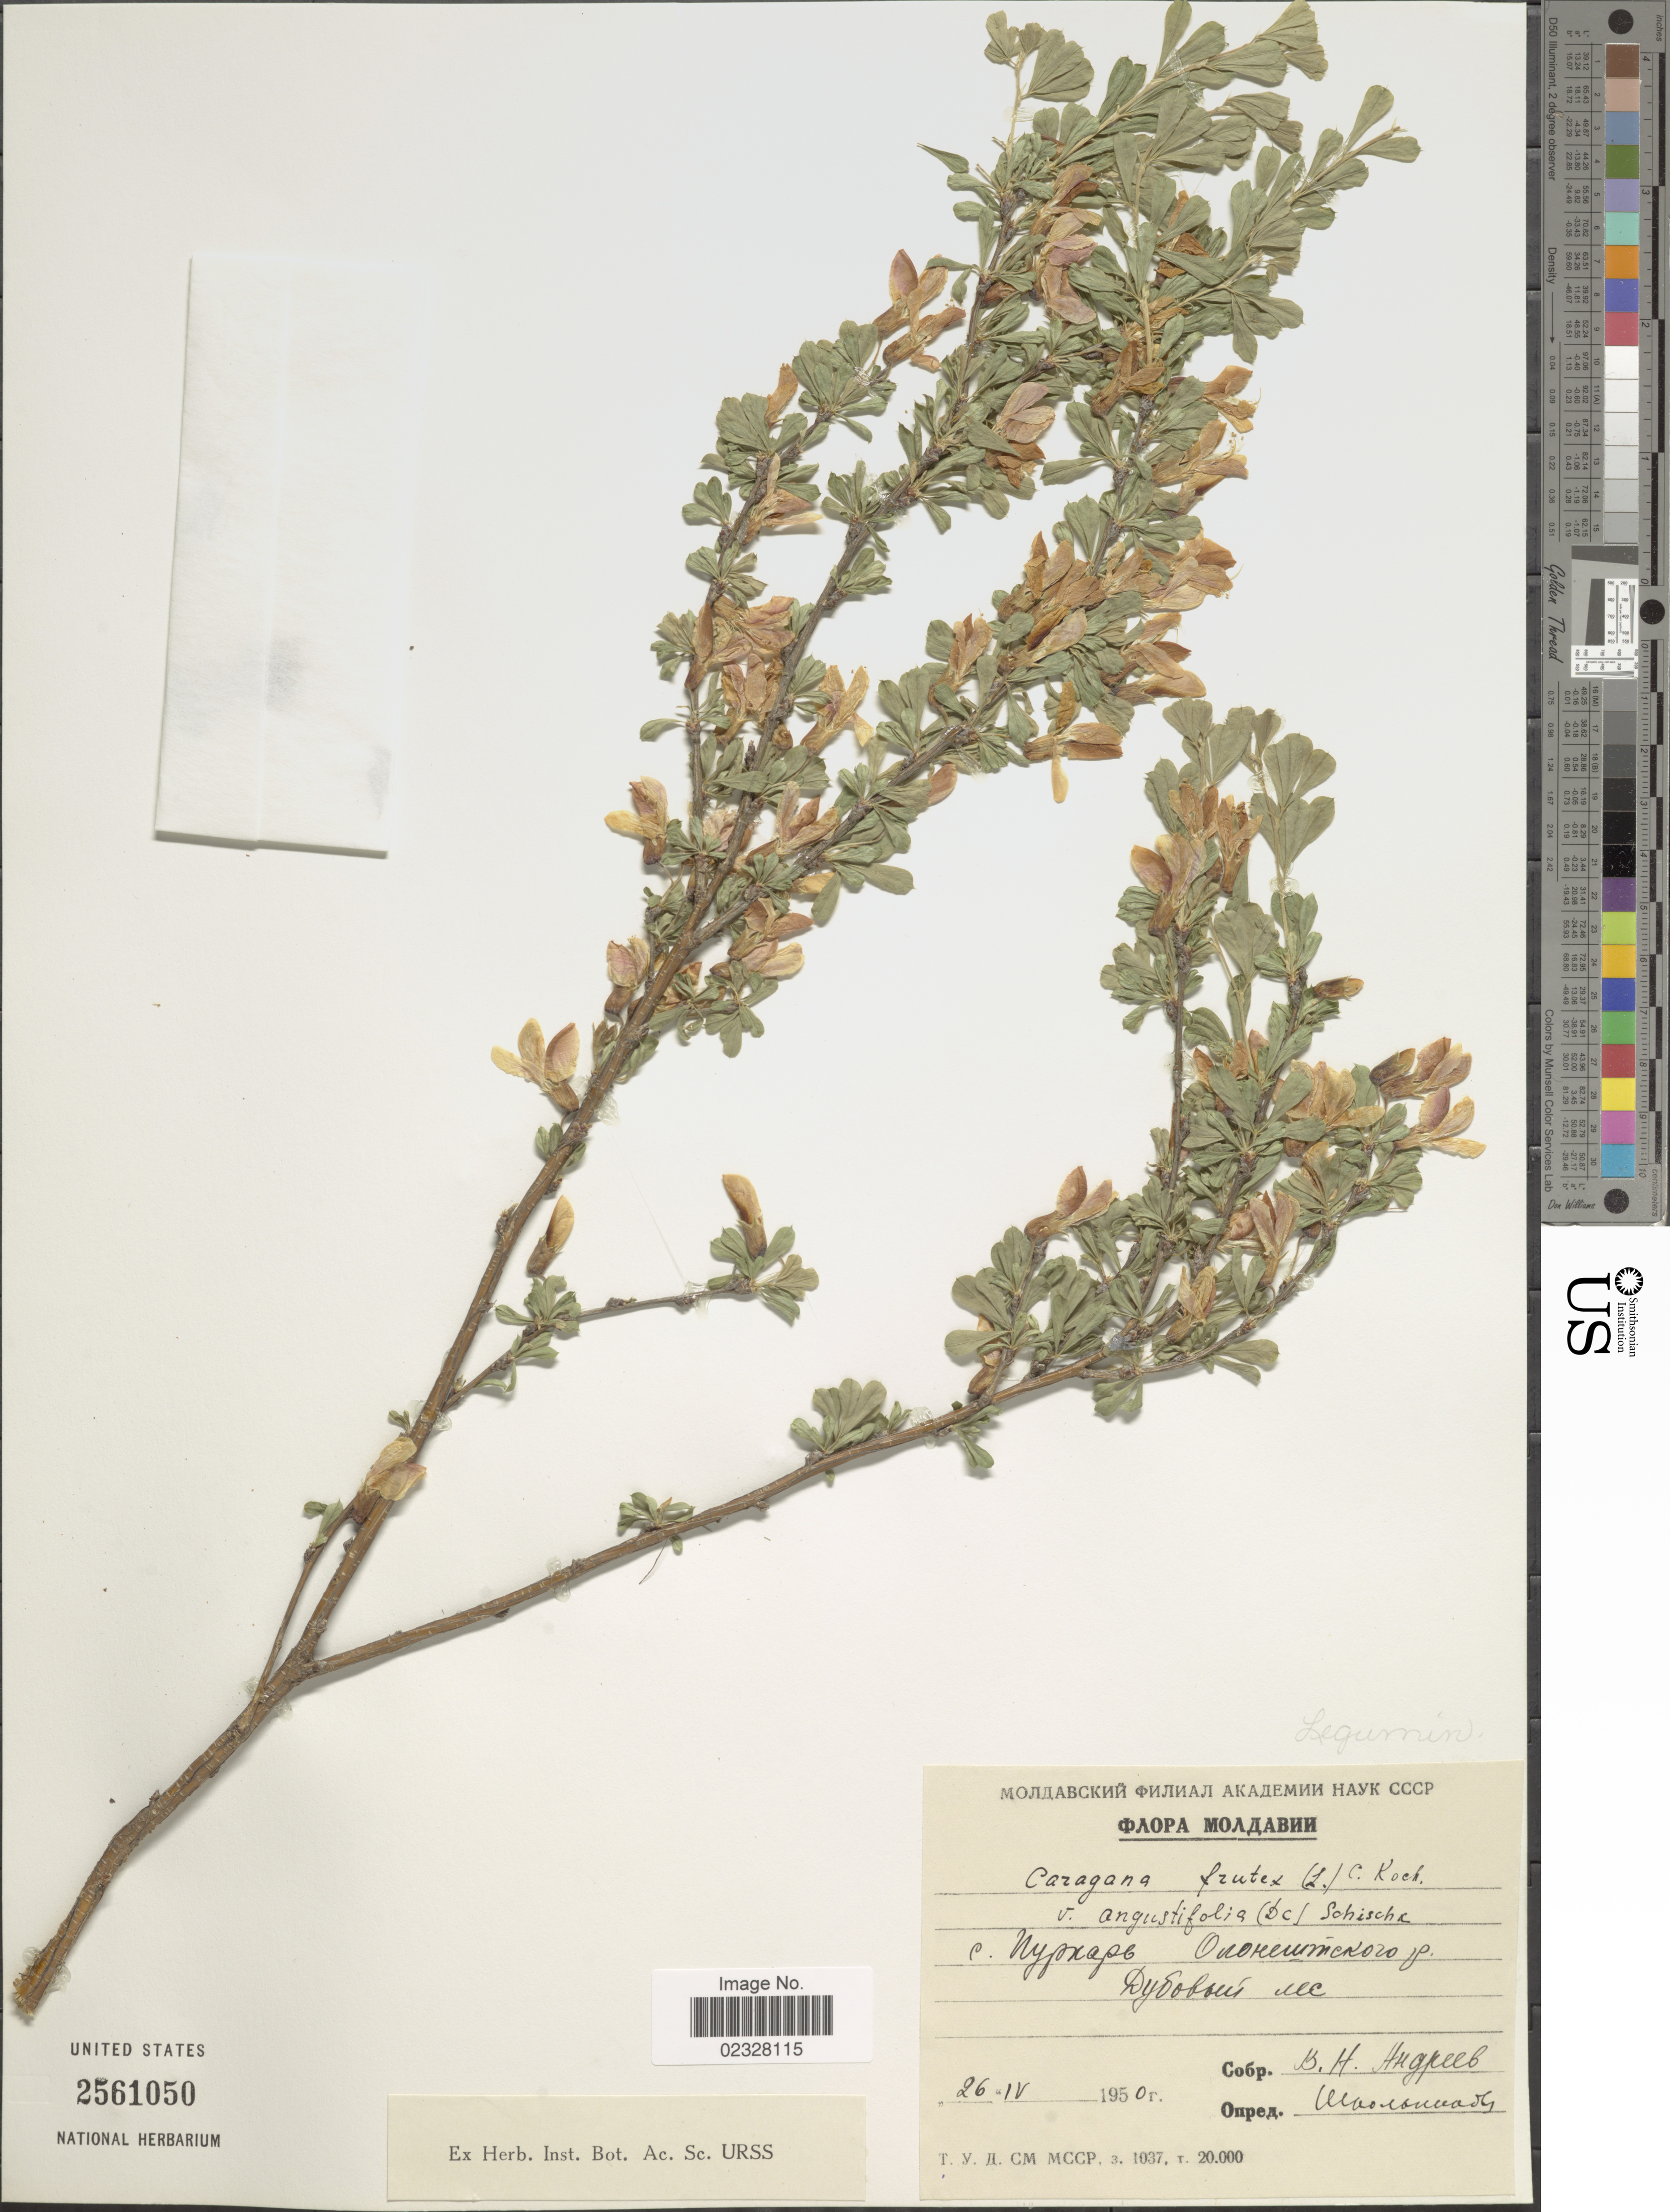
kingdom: Plantae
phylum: Tracheophyta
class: Magnoliopsida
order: Fabales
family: Fabaceae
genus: Caragana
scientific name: Caragana frutex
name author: (L.) K. Koch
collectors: V. Andreev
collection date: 1950-04-26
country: Moldova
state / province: Ştefan Vodă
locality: Purcari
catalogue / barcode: US 2561050